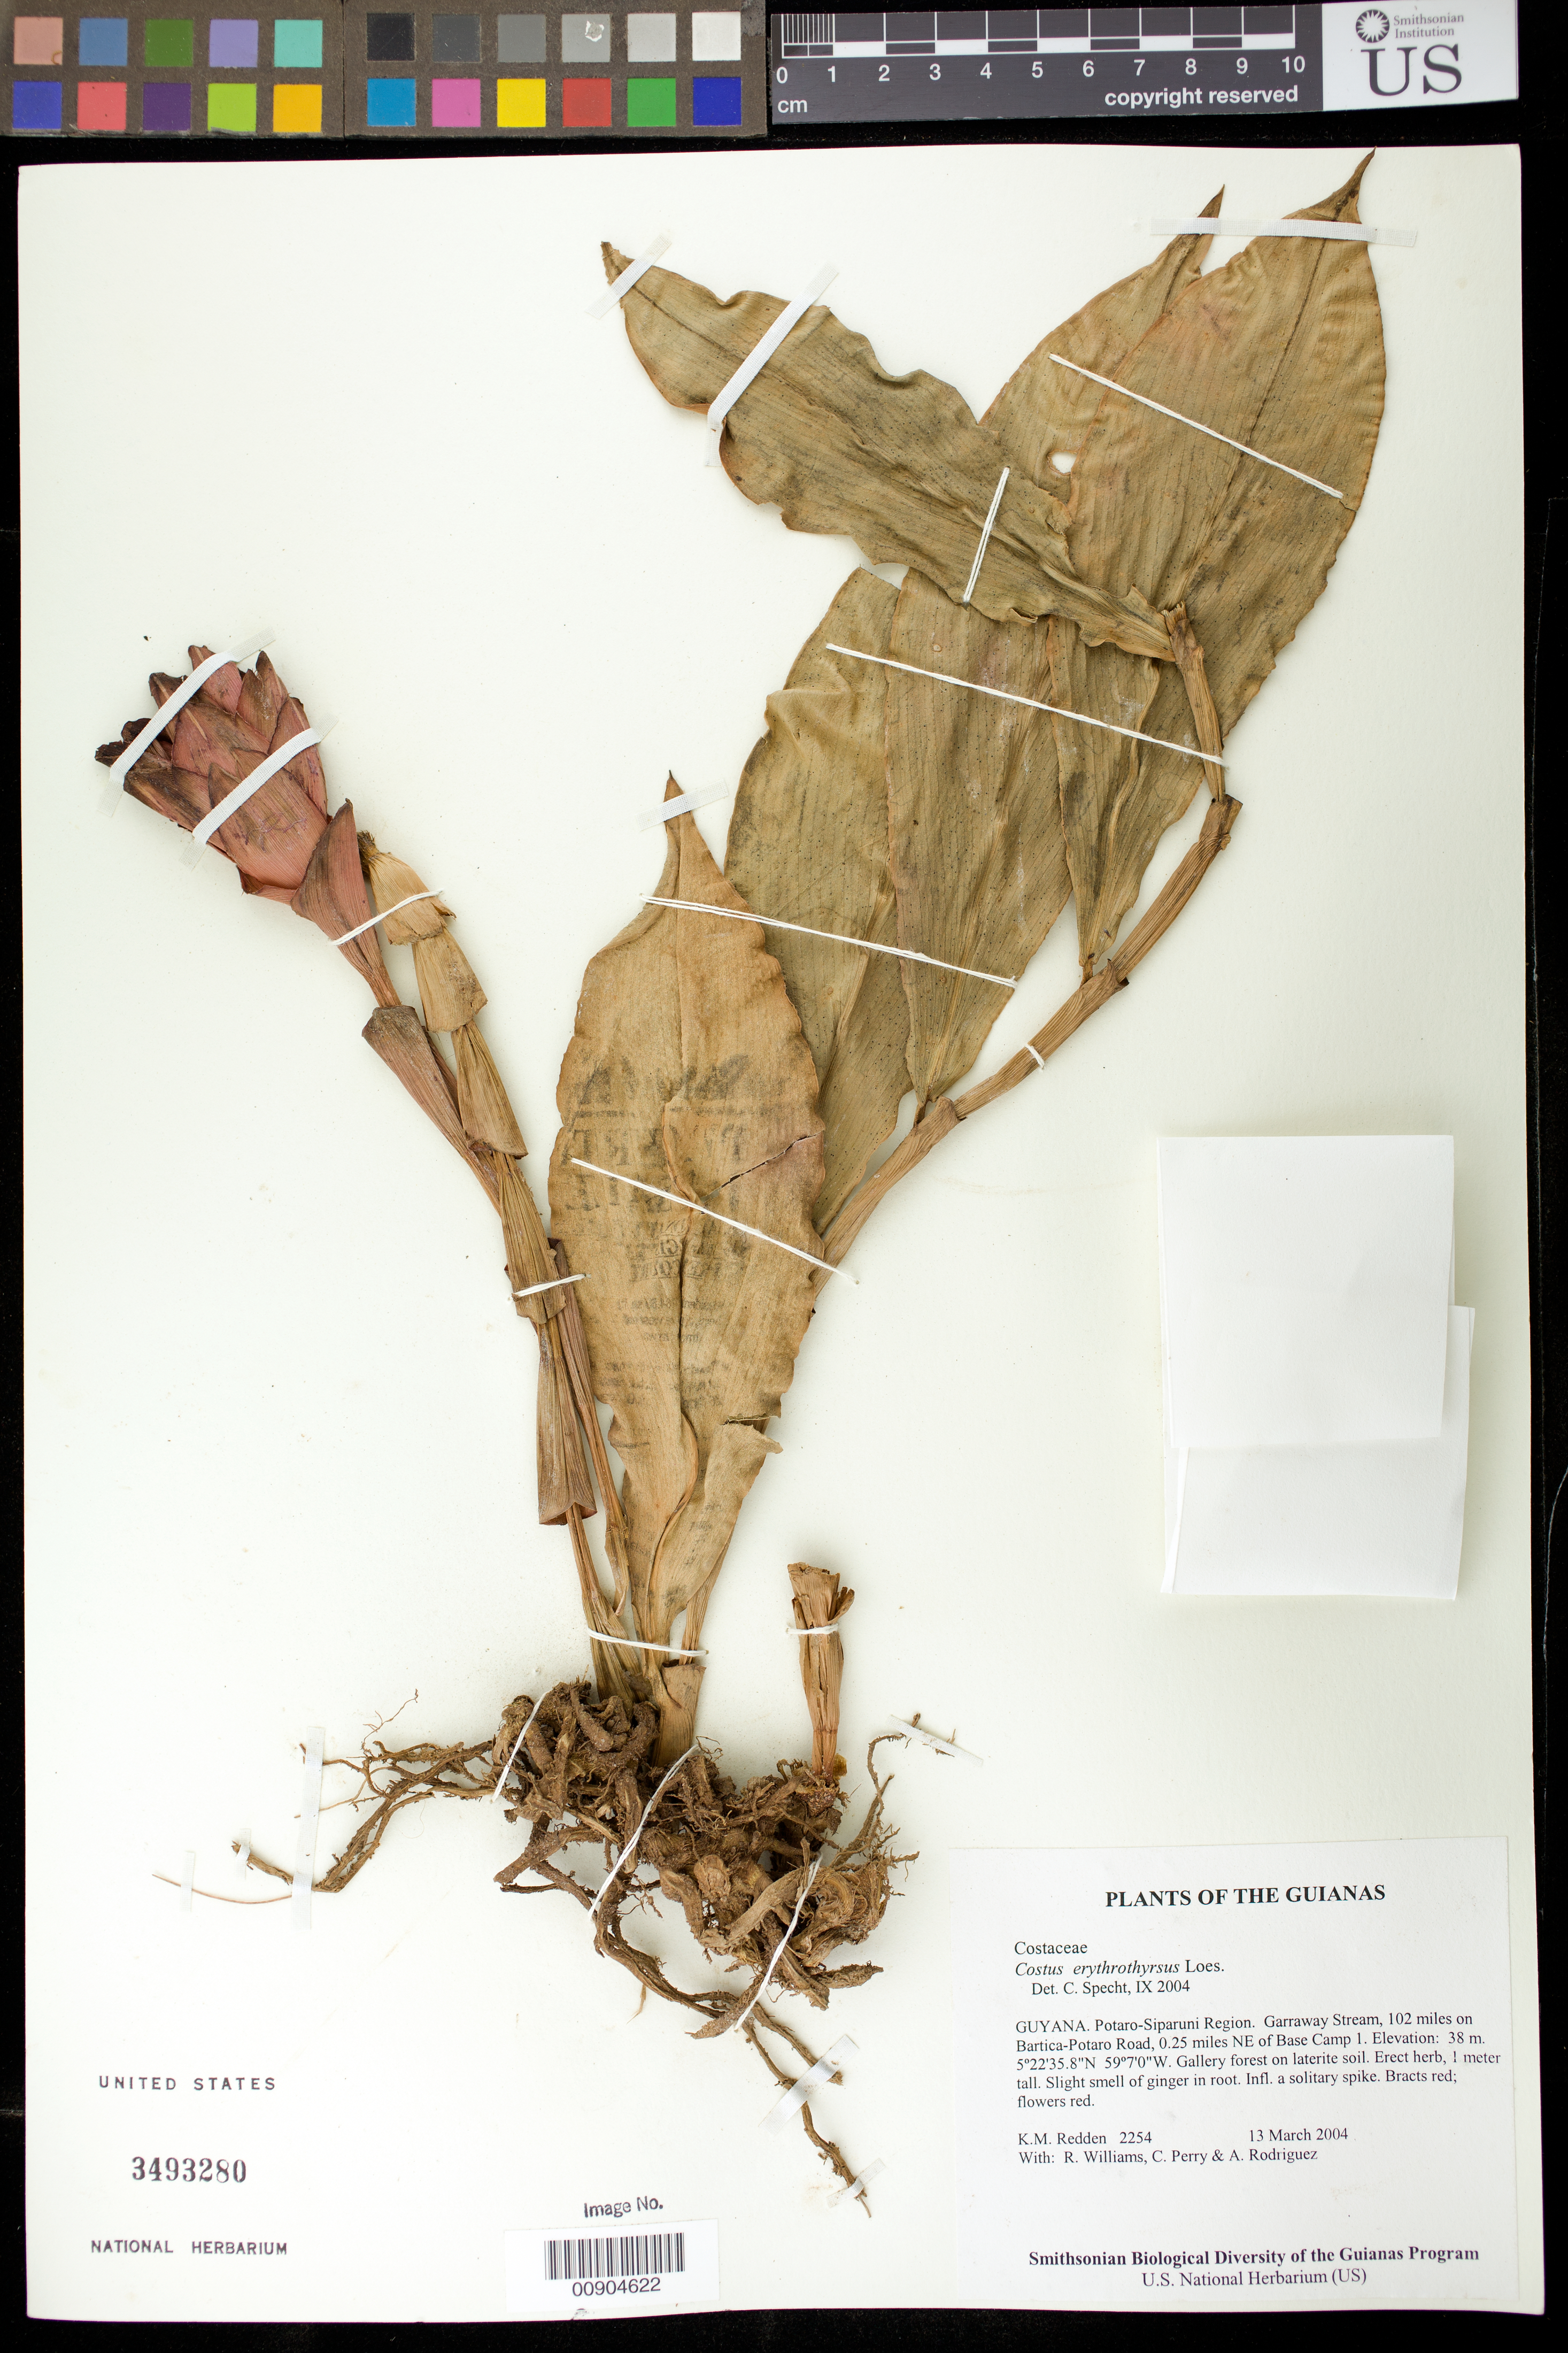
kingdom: Plantae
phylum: Tracheophyta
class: Liliopsida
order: Zingiberales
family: Costaceae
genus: Costus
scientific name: Costus erythrothyrsus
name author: Loes.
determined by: Specht, Chelsea D., University of California (UNITED STATES)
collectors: K. M. Redden, R. Williams, C. Perry & A. Rodriguez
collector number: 2254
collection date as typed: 13 March 2004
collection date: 2004-03-13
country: Guyana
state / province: Potaro-Siparuni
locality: Garraway Stream, 102 miles on Bartica-Potaro Road, 0.25 miles NE of Base Camp 1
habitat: Gallery forest on laterite soil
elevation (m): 38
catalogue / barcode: US 3493280